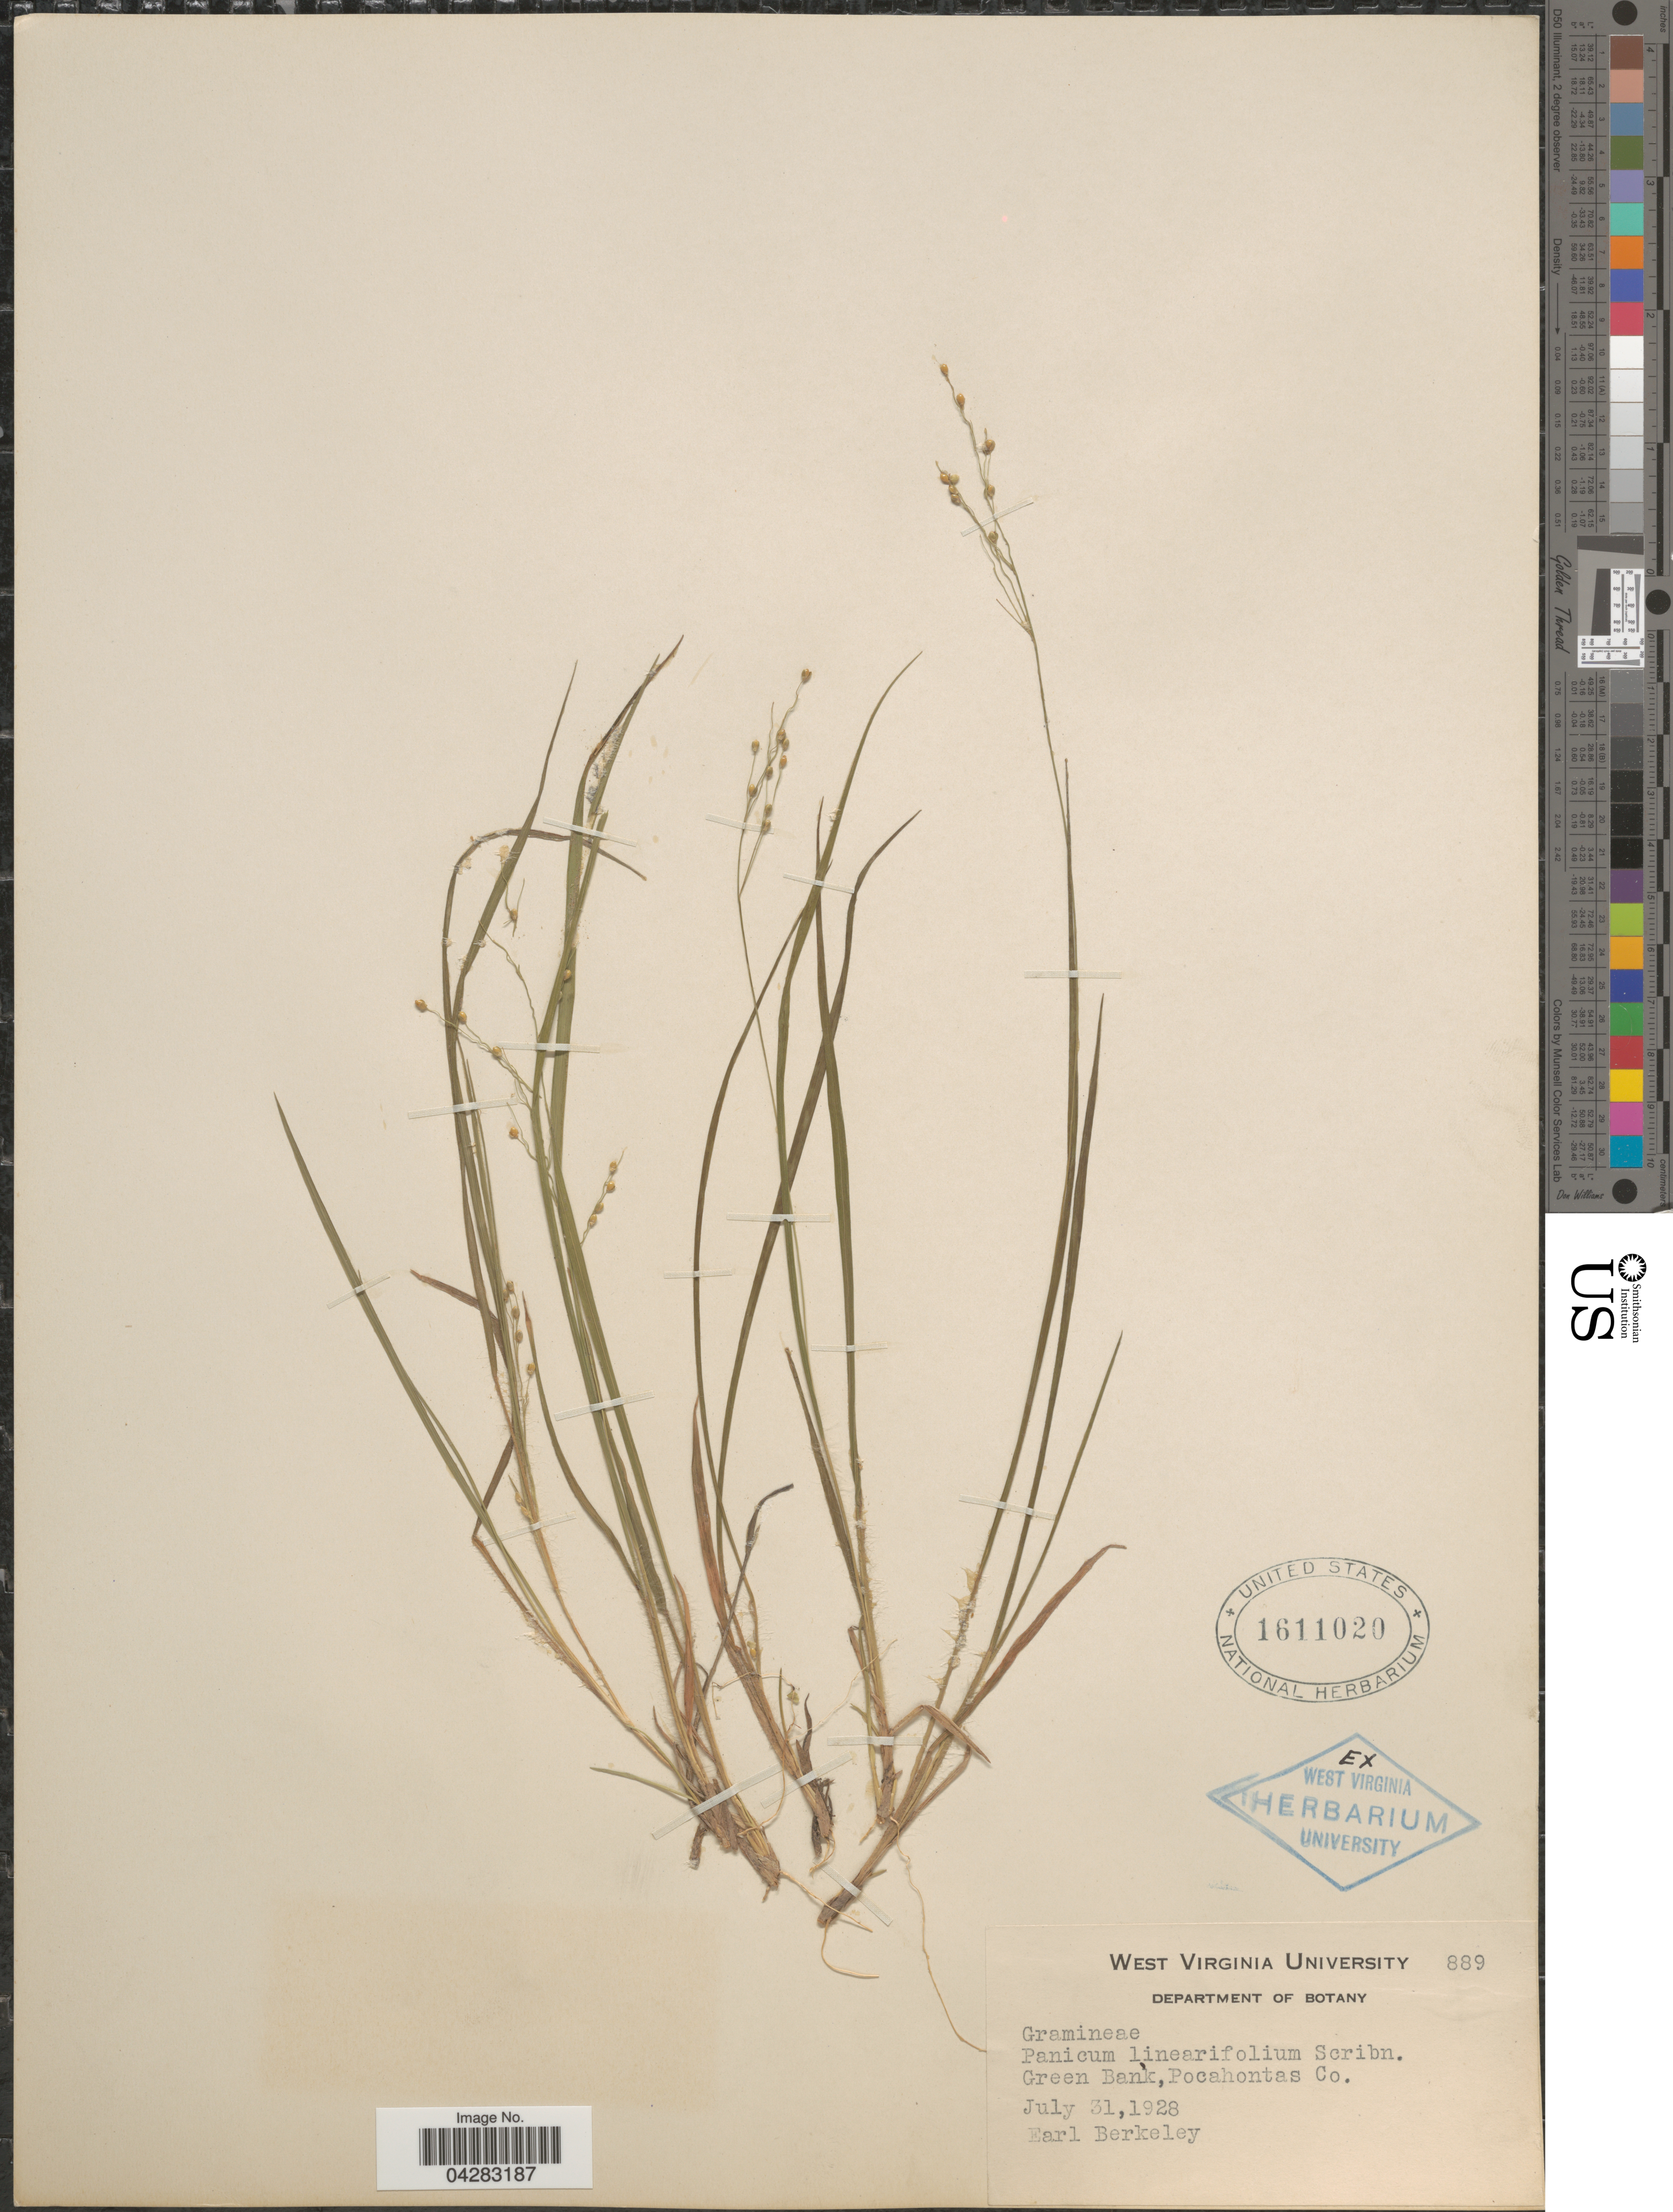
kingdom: Plantae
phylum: Tracheophyta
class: Liliopsida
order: Poales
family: Poaceae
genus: Dichanthelium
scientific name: Dichanthelium linearifolium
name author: (Scribn.) Gould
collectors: E. Berkley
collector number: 889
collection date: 1928-07-31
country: United States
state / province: West Virginia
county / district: Pocahontas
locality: Green Bank, Pocahontas Co.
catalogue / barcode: US 1611020